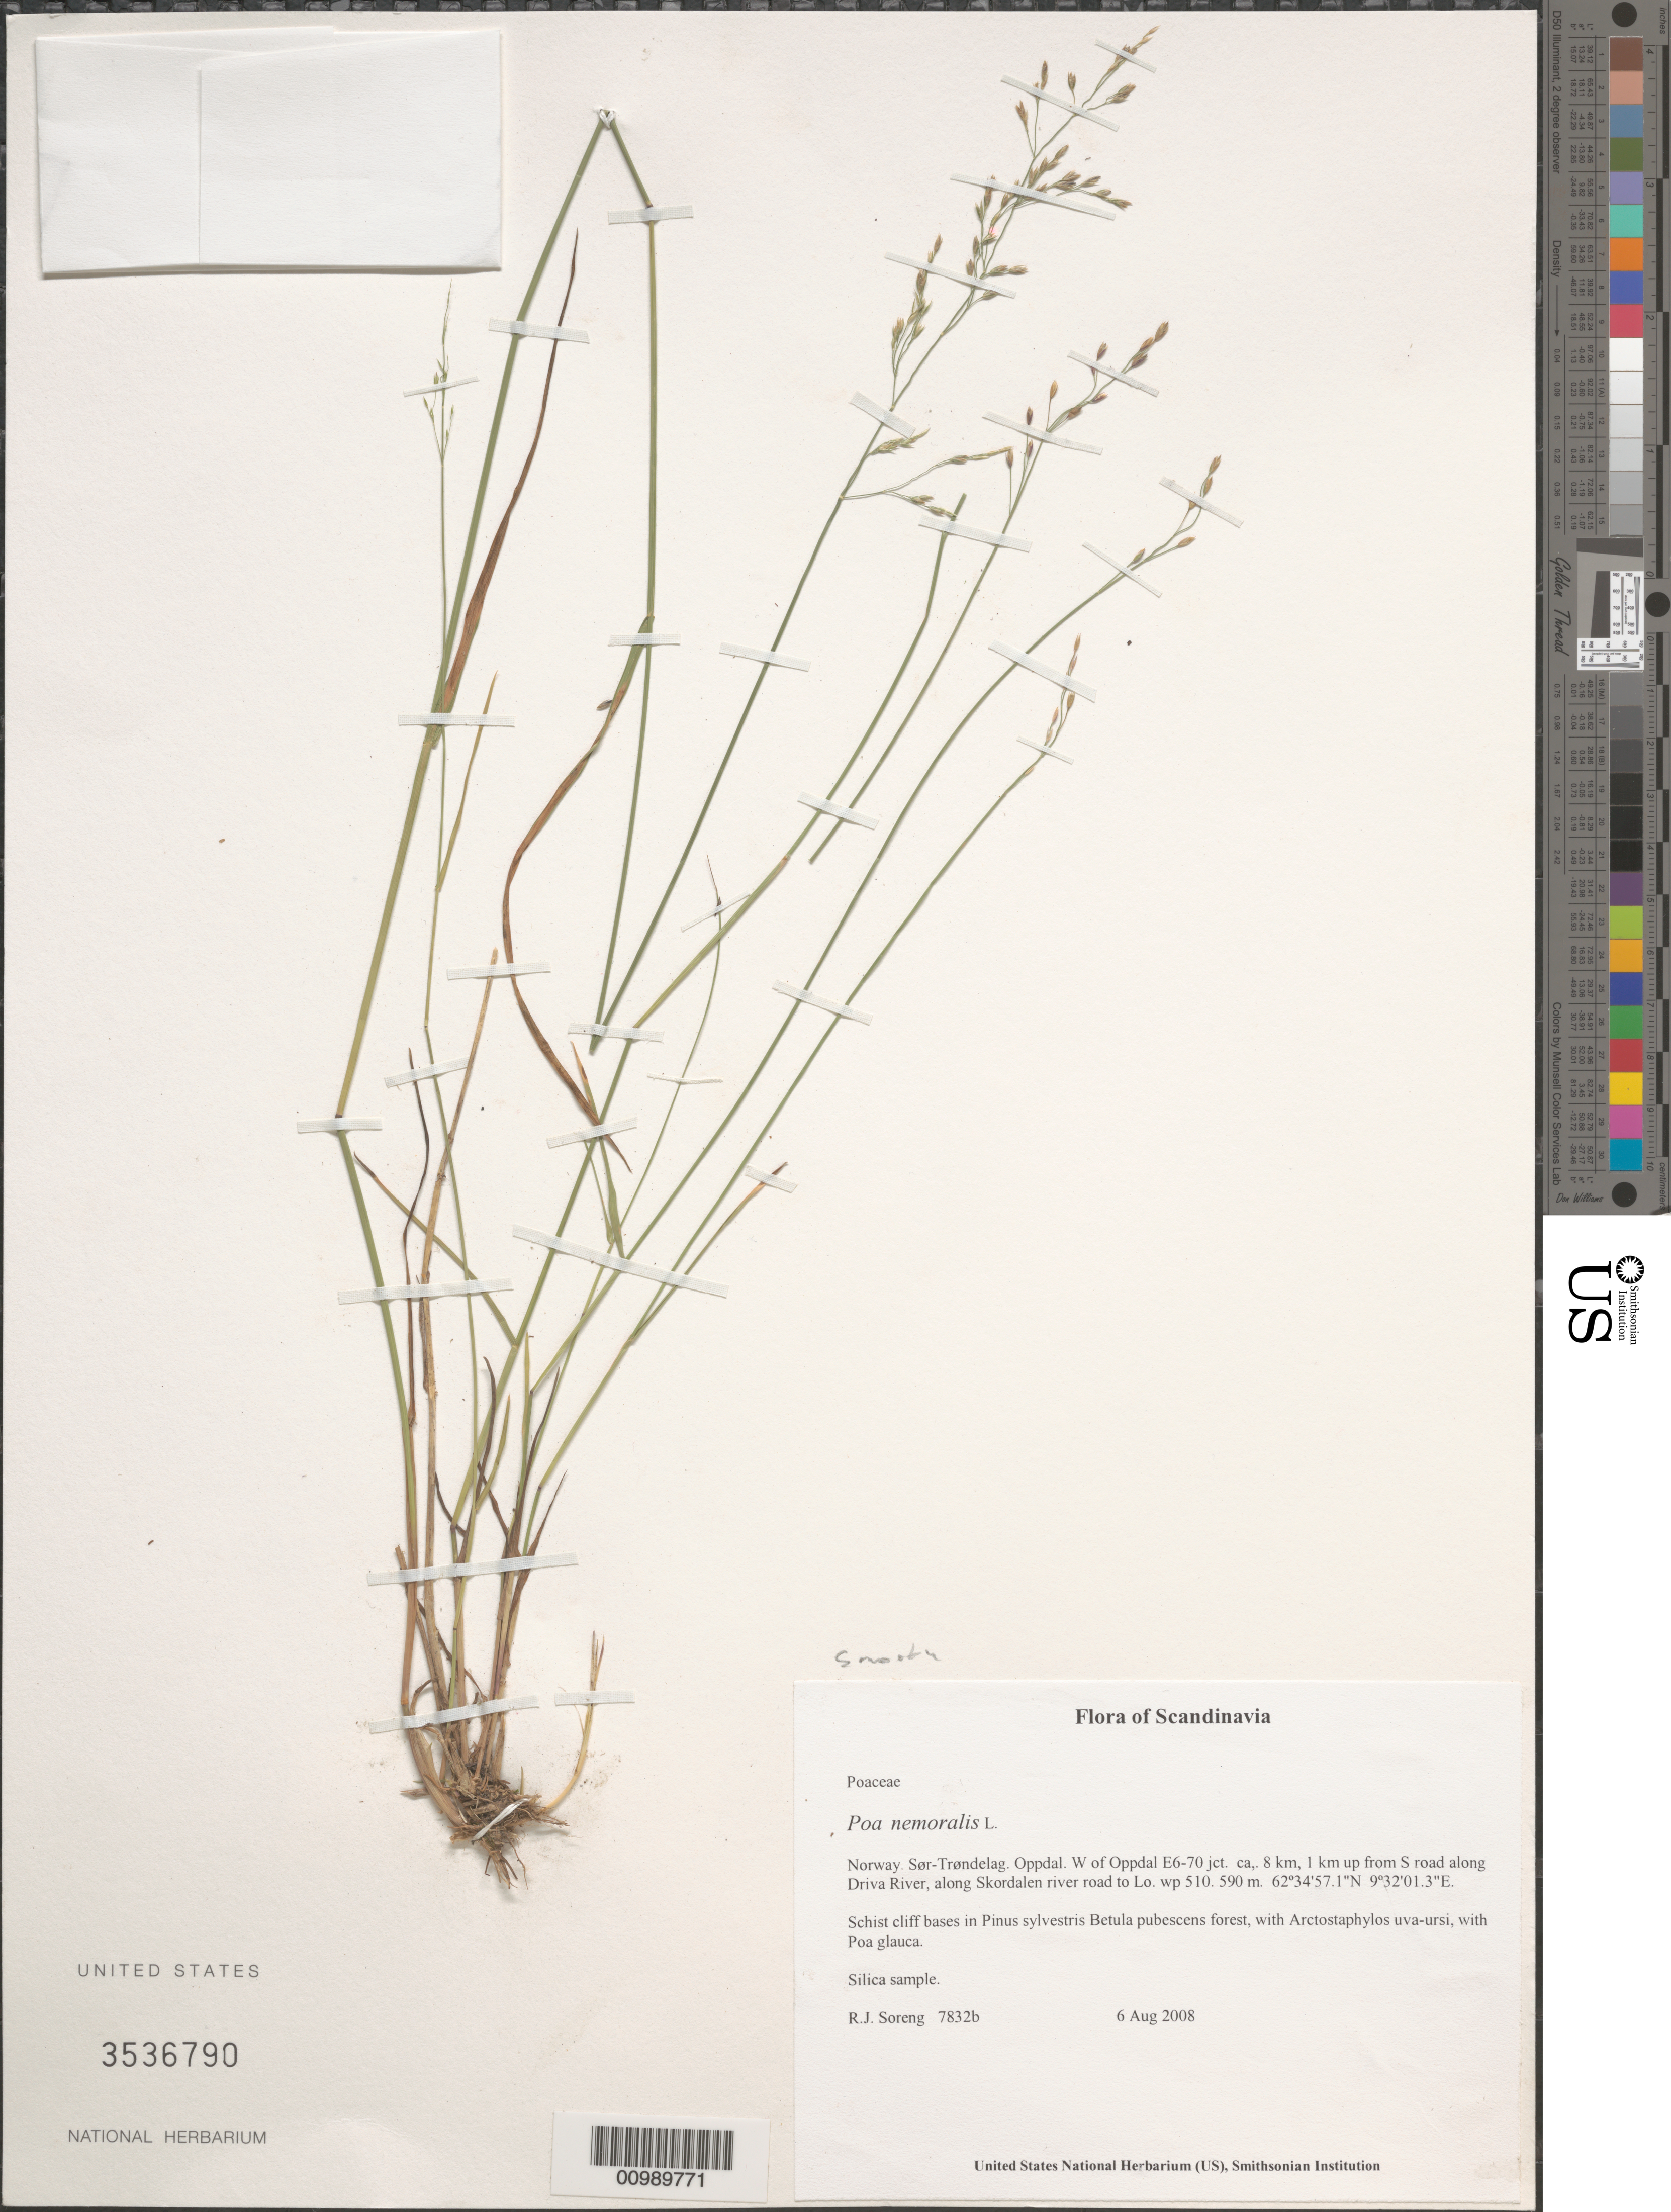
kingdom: Plantae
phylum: Tracheophyta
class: Liliopsida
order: Poales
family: Poaceae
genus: Poa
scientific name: Poa nemoralis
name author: L.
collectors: R. J. Soreng & N. L. Soreng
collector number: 7832-b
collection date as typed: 06 Aug 2008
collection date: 2008-08-06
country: Norway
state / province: Trøndelag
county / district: Oppdal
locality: W of Oppdal E6-70 jct. ca,. 8 km, 1 km up from S road along Driva River, along Skordalen river road to Lo.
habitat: Schist cliff bases in Pinus sylvestris Betula pubescens forest, with Arctostaphylos uva-ursi, with Poa glauca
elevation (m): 590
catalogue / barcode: US 3536790